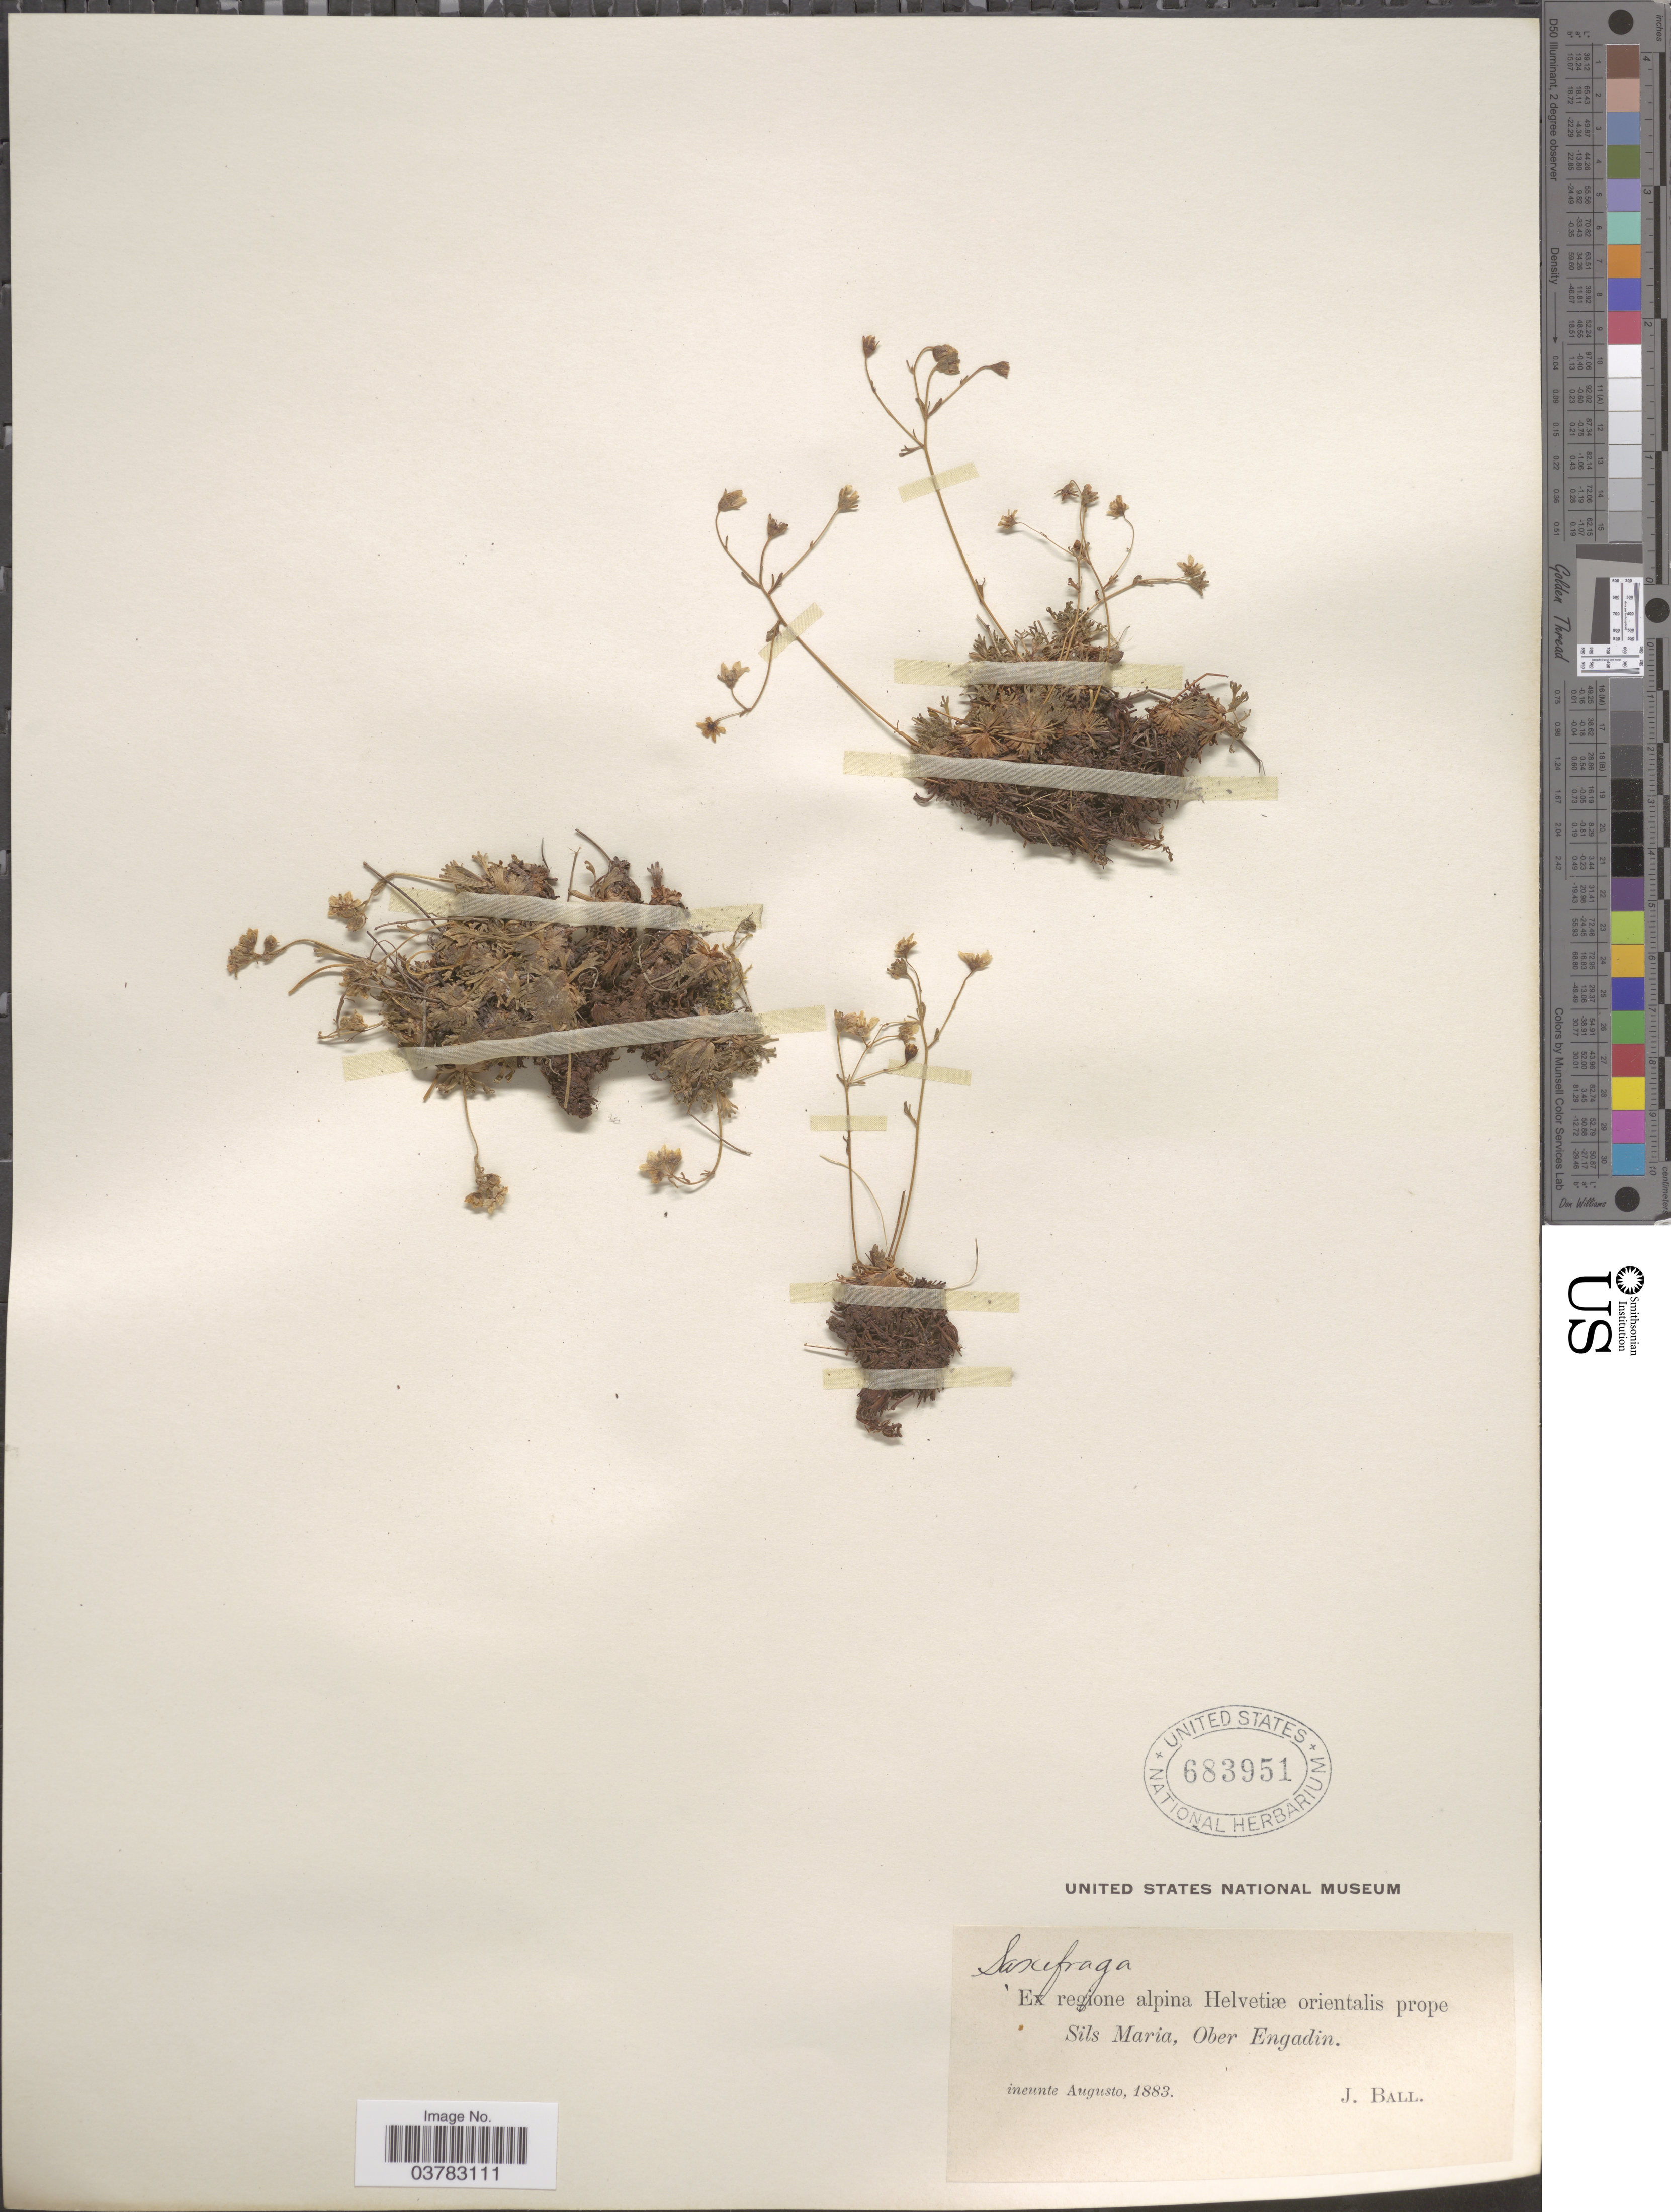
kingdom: Plantae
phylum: Tracheophyta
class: Magnoliopsida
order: Saxifragales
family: Saxifragaceae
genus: Saxifraga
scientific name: Saxifraga sp.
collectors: J. Ball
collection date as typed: ineunte Augosto, 1883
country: Switzerland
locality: Ex regione alpina Helvetiæ orientalis prope Sils Maria, Ober Engadin.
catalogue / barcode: US 683951